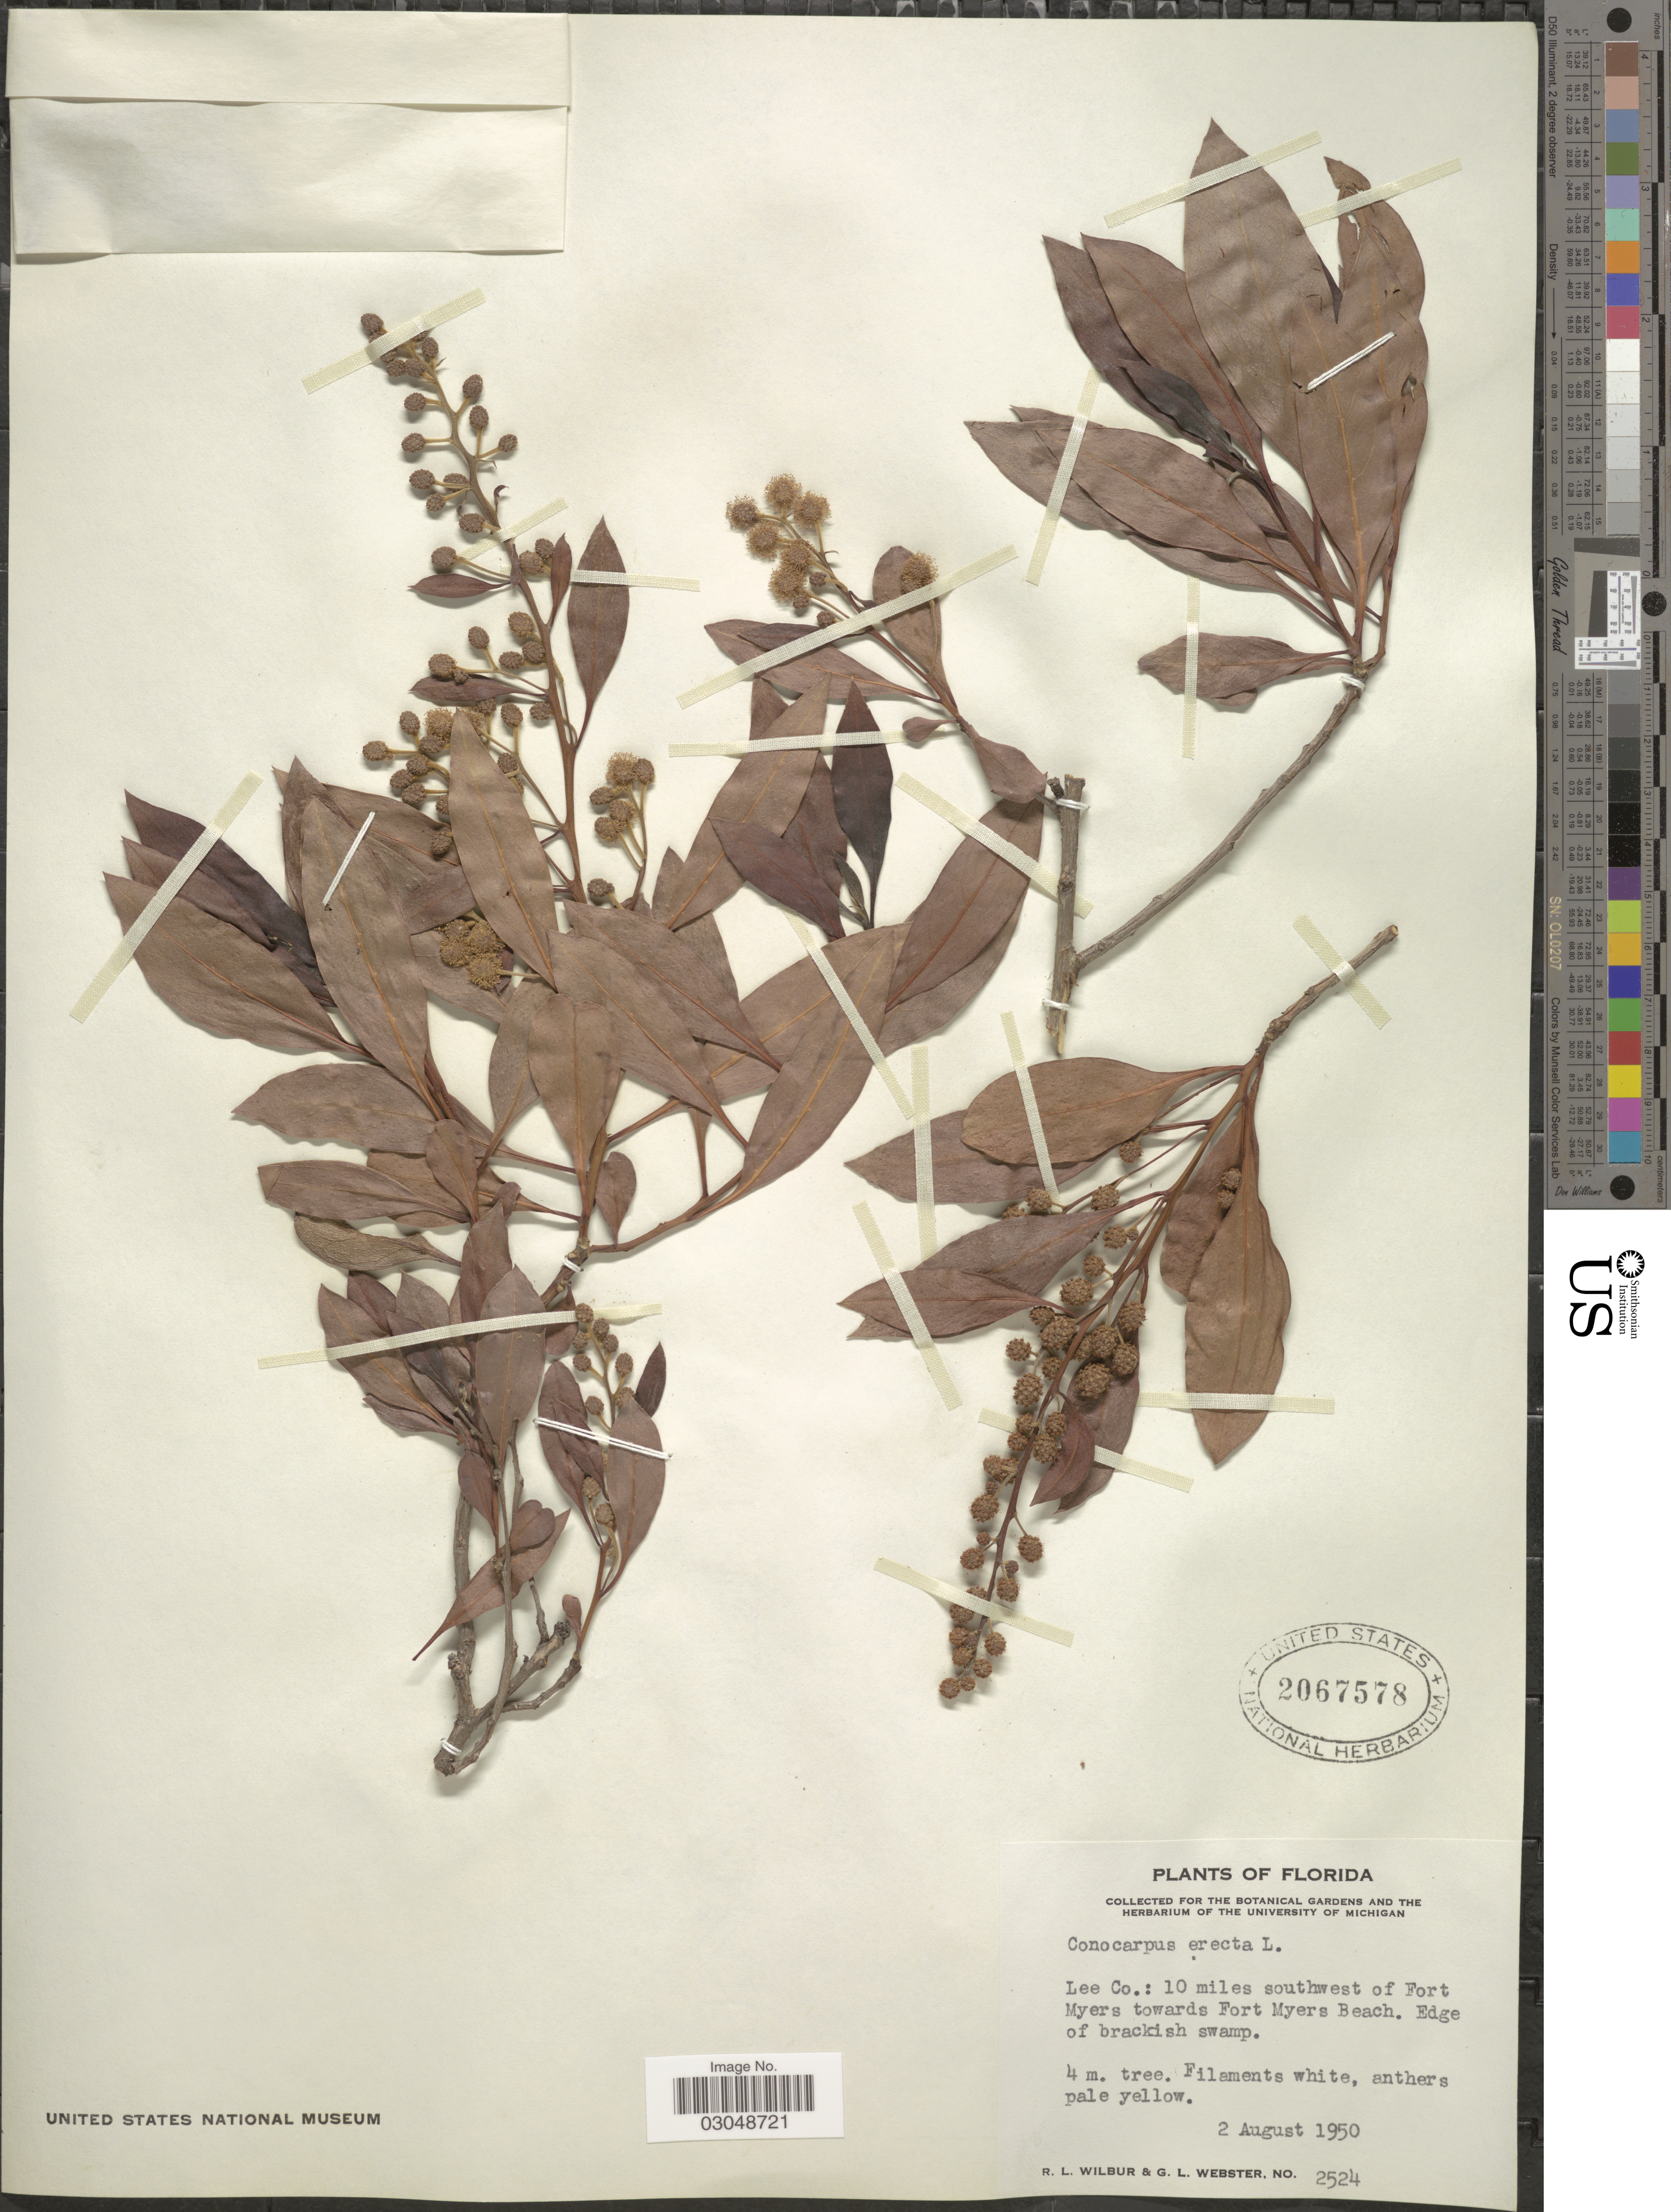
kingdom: Plantae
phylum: Tracheophyta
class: Magnoliopsida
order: Myrtales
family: Combretaceae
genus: Conocarpus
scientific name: Conocarpus erectus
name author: L.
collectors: R. L. Wilbur & G. L. Webster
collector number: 2524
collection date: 1950-08-02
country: United States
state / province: Florida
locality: Lee Co.: 10 miles southwest of Fort Myers towards Fort Myers Beach.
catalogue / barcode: US 2067578